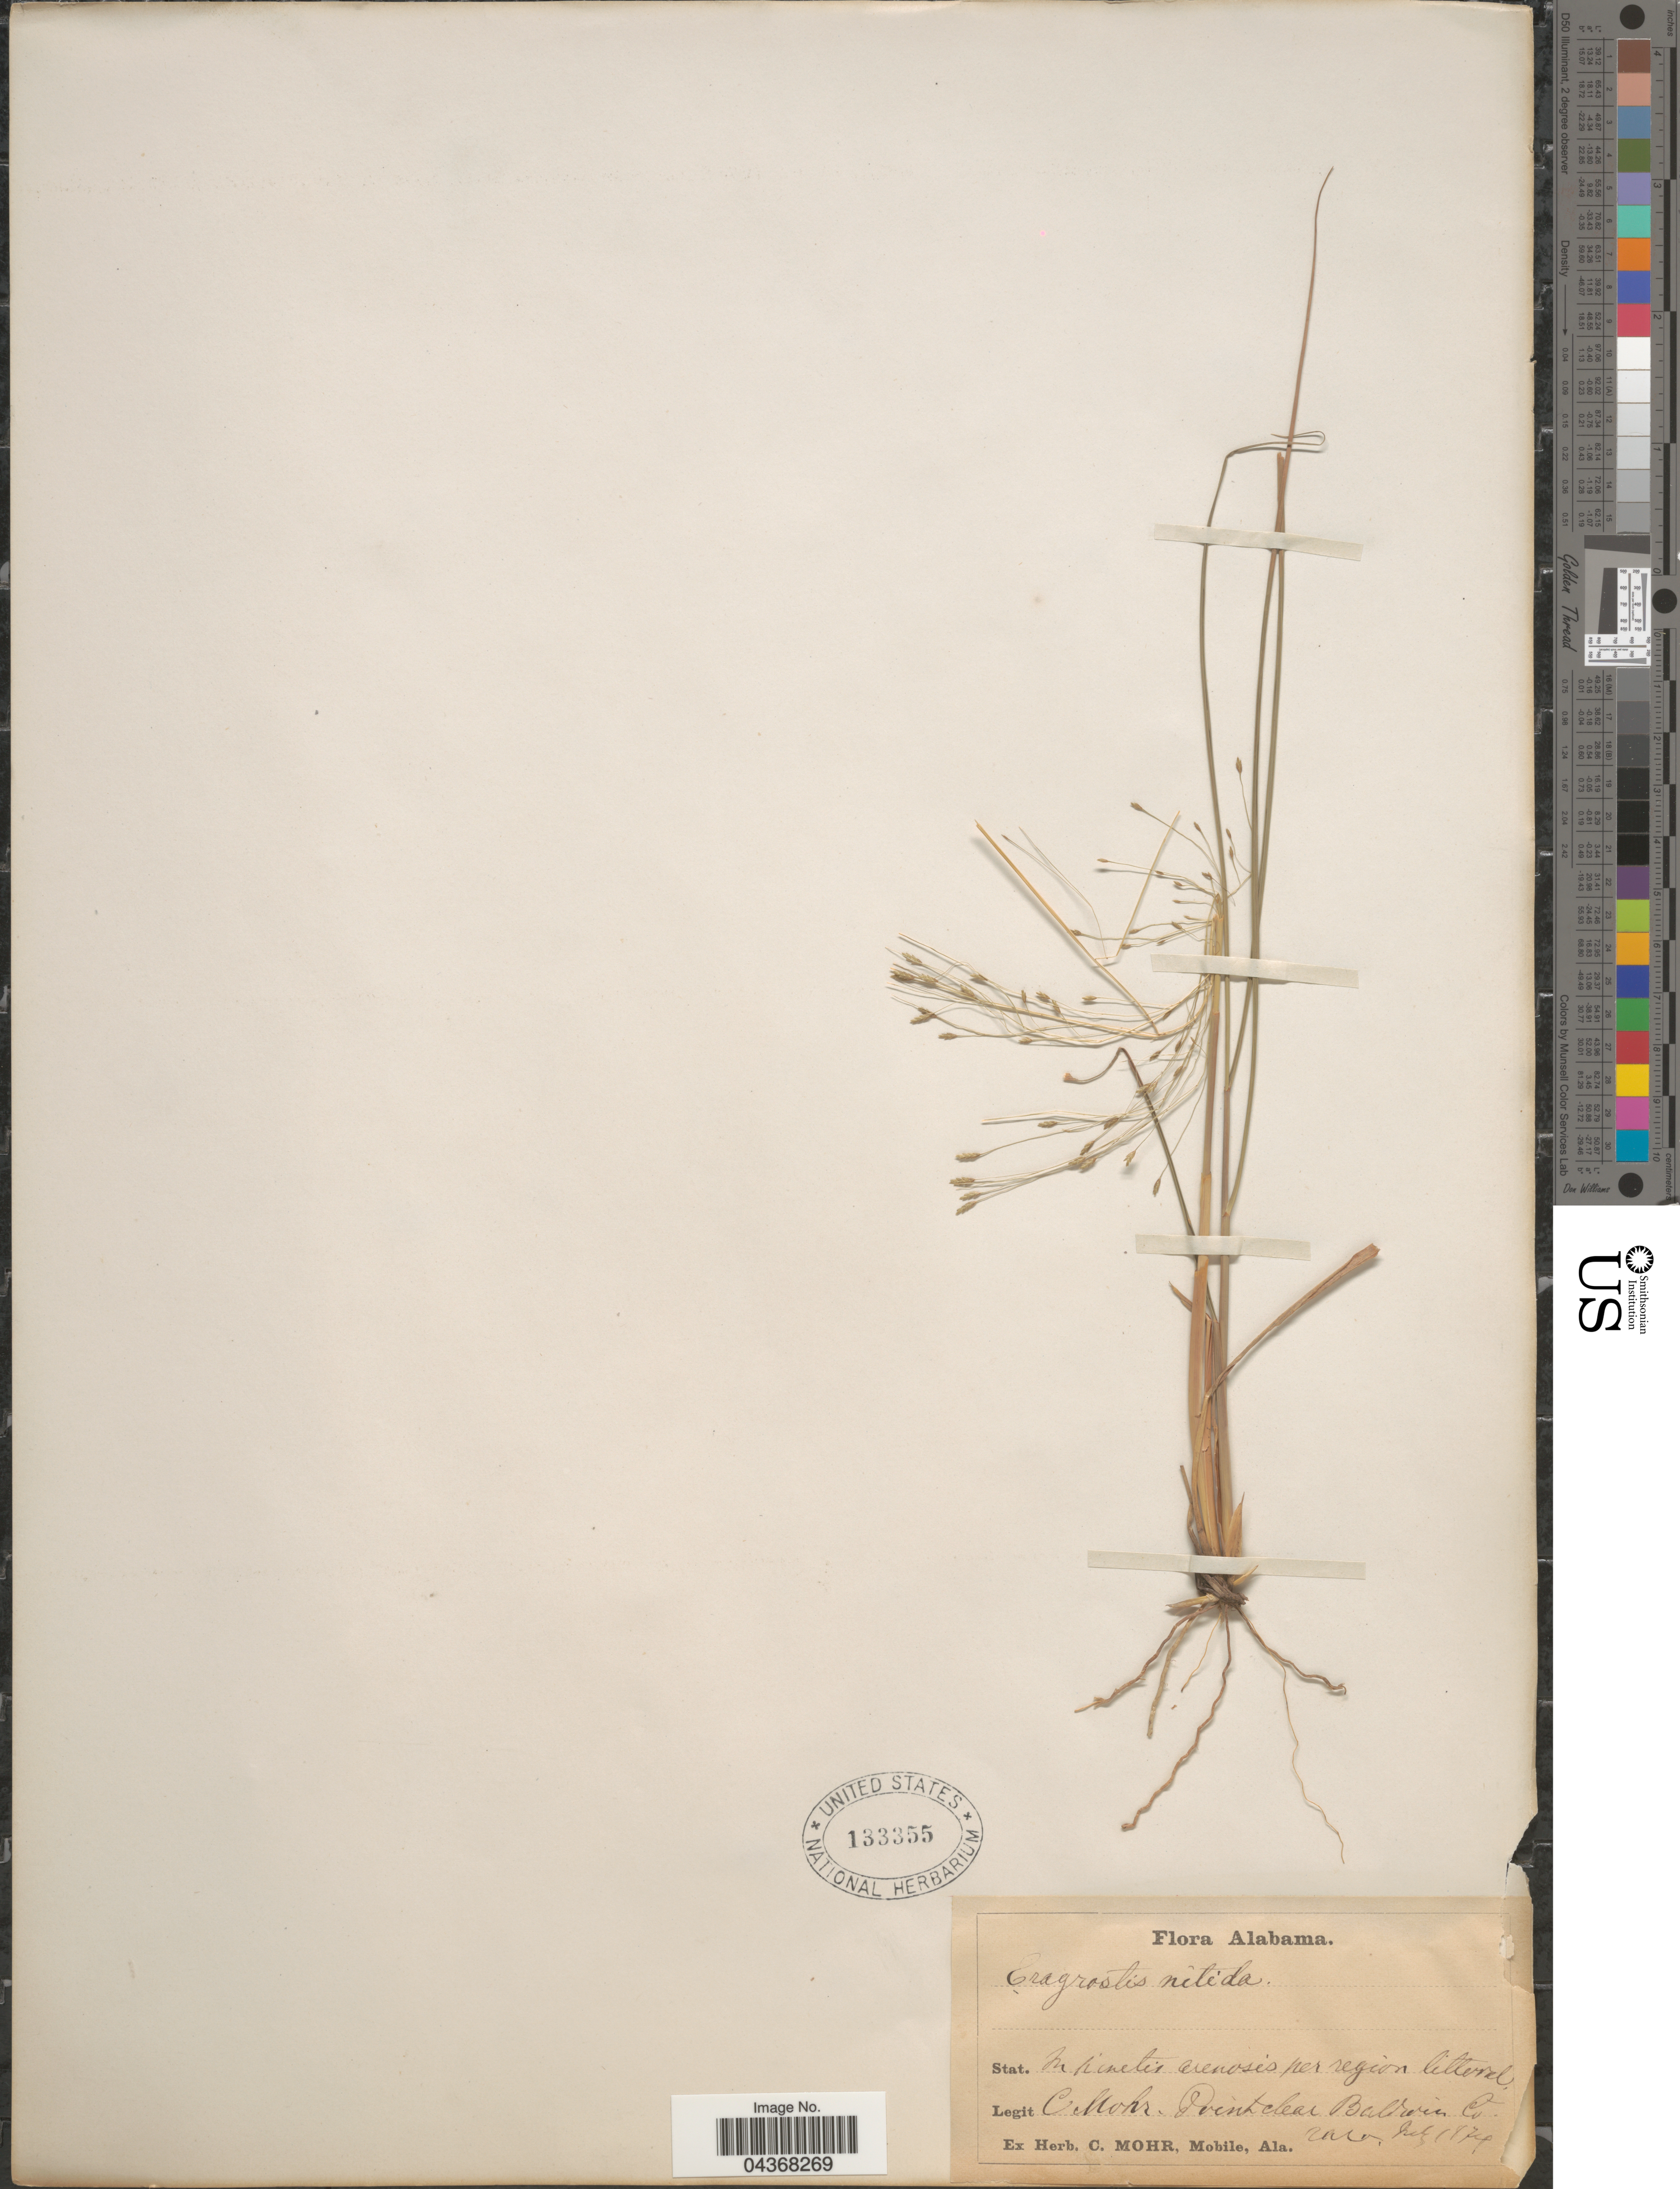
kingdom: Plantae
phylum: Tracheophyta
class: Liliopsida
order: Poales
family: Poaceae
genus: Eragrostis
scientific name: Eragrostis elliottii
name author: S. Watson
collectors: C. T. Mohr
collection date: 1874-07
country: United States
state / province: Alabama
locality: Stat. In pinetis arenosis per region littoral. Point clear Baldwin Co.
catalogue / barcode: US 133355